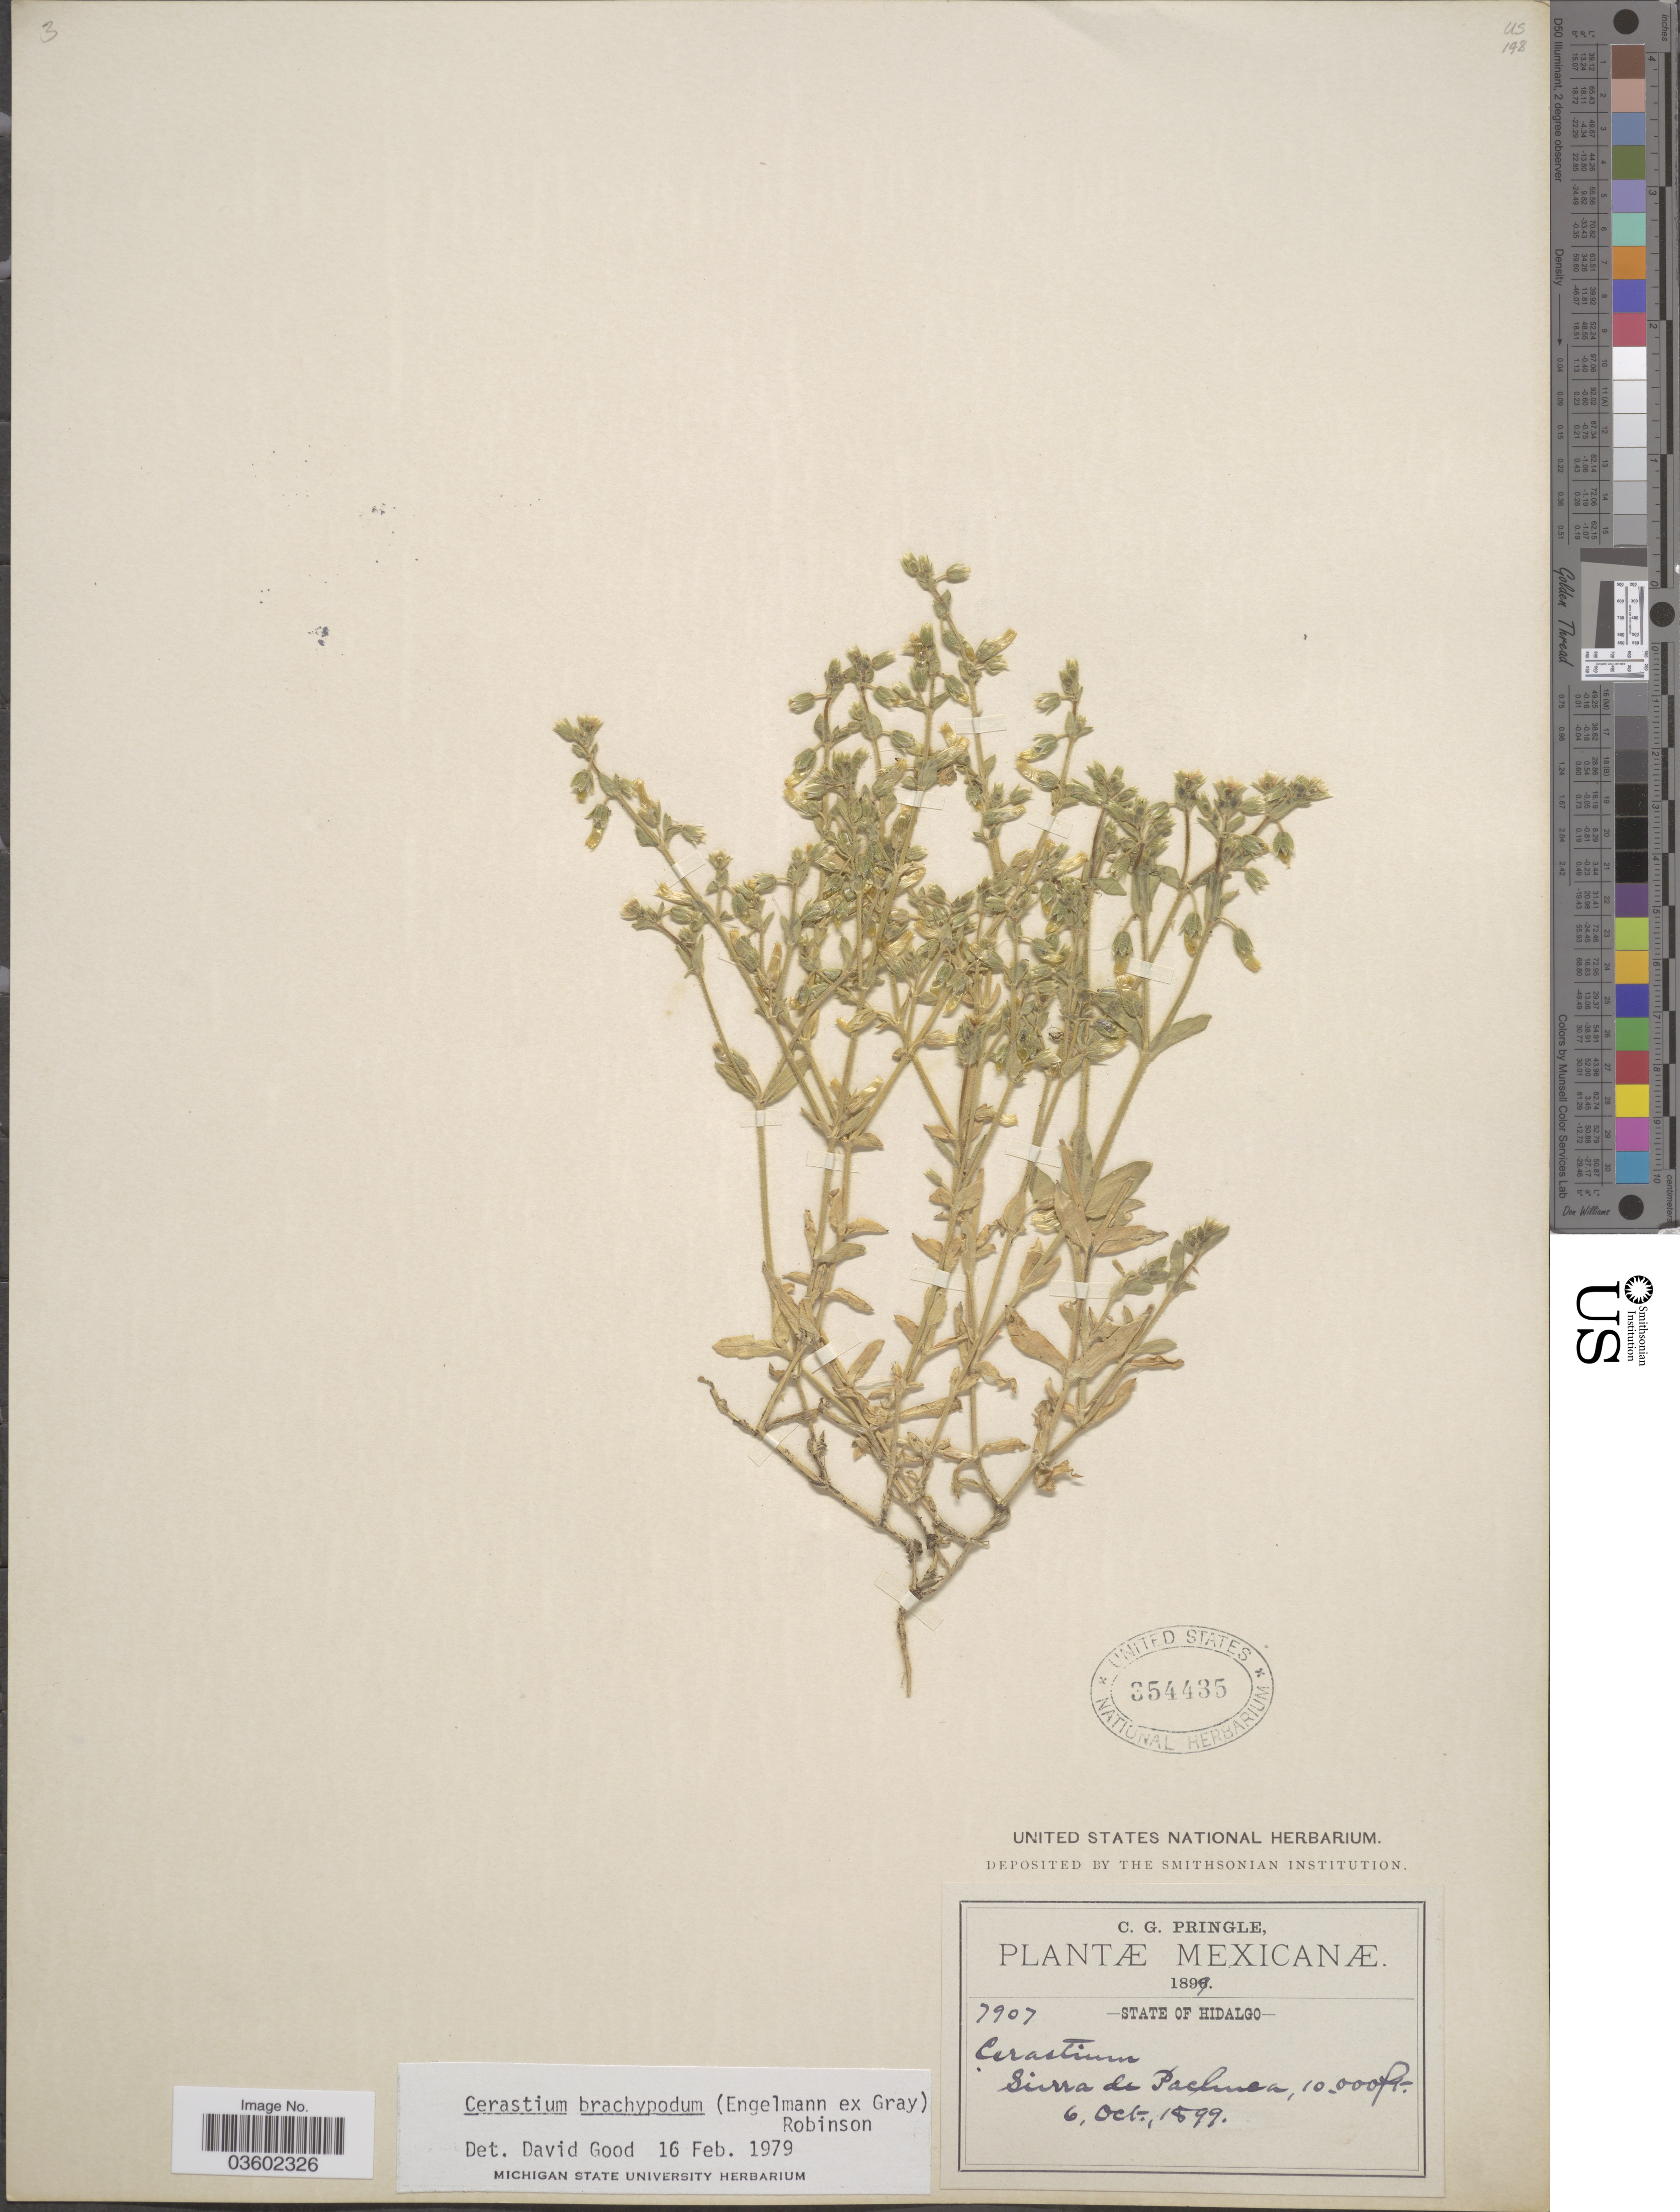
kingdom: Plantae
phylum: Tracheophyta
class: Magnoliopsida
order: Caryophyllales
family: Caryophyllaceae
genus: Cerastium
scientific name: Cerastium brachypodum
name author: (Engelm. ex A. Gray) B.L. Rob.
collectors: C. G. Pringle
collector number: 7907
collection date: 1899-10-06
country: Mexico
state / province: Hidalgo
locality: Sierra de Pachuca.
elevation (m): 3048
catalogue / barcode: US 354435